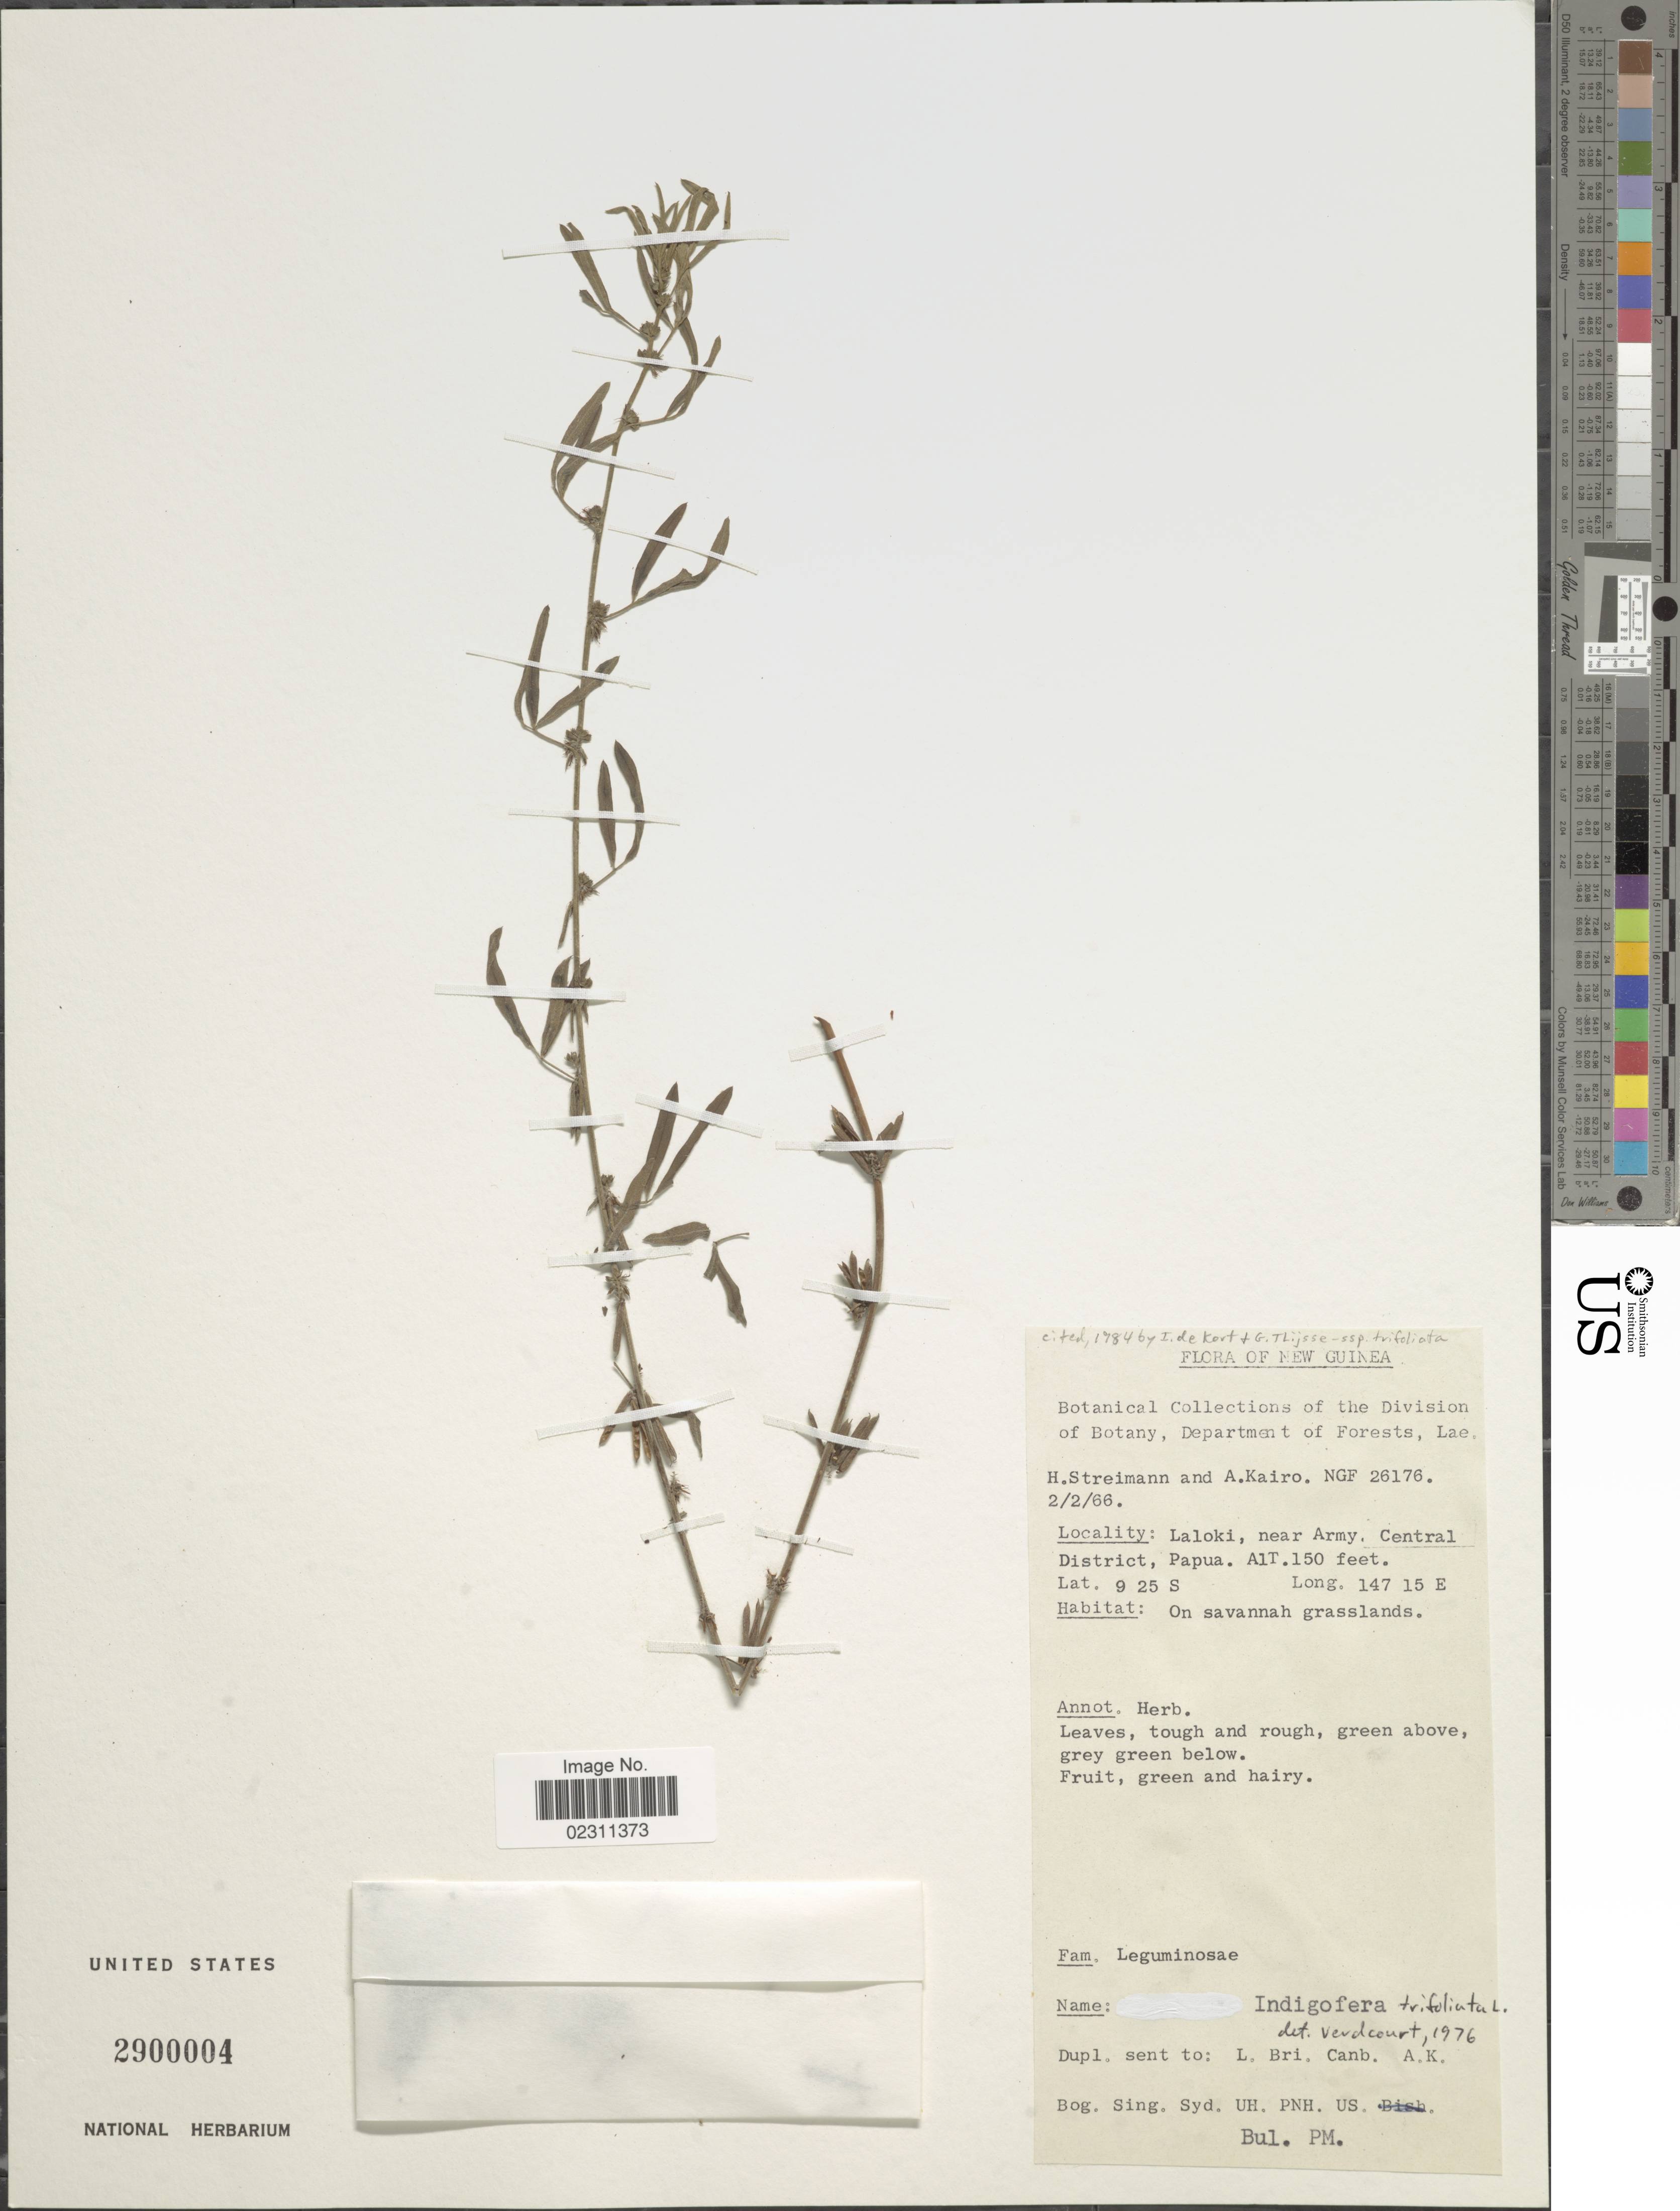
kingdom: Plantae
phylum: Tracheophyta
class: Magnoliopsida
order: Fabales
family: Fabaceae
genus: Indigofera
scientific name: Indigofera trifoliata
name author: L.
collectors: H. Streimann & A. Kairo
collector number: NGF26176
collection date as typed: Transcribed d/m/y: 2/2/66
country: Papua New Guinea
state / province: Central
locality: New Guinea. Laloki, near Army, Central District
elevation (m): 46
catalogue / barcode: US 2900004